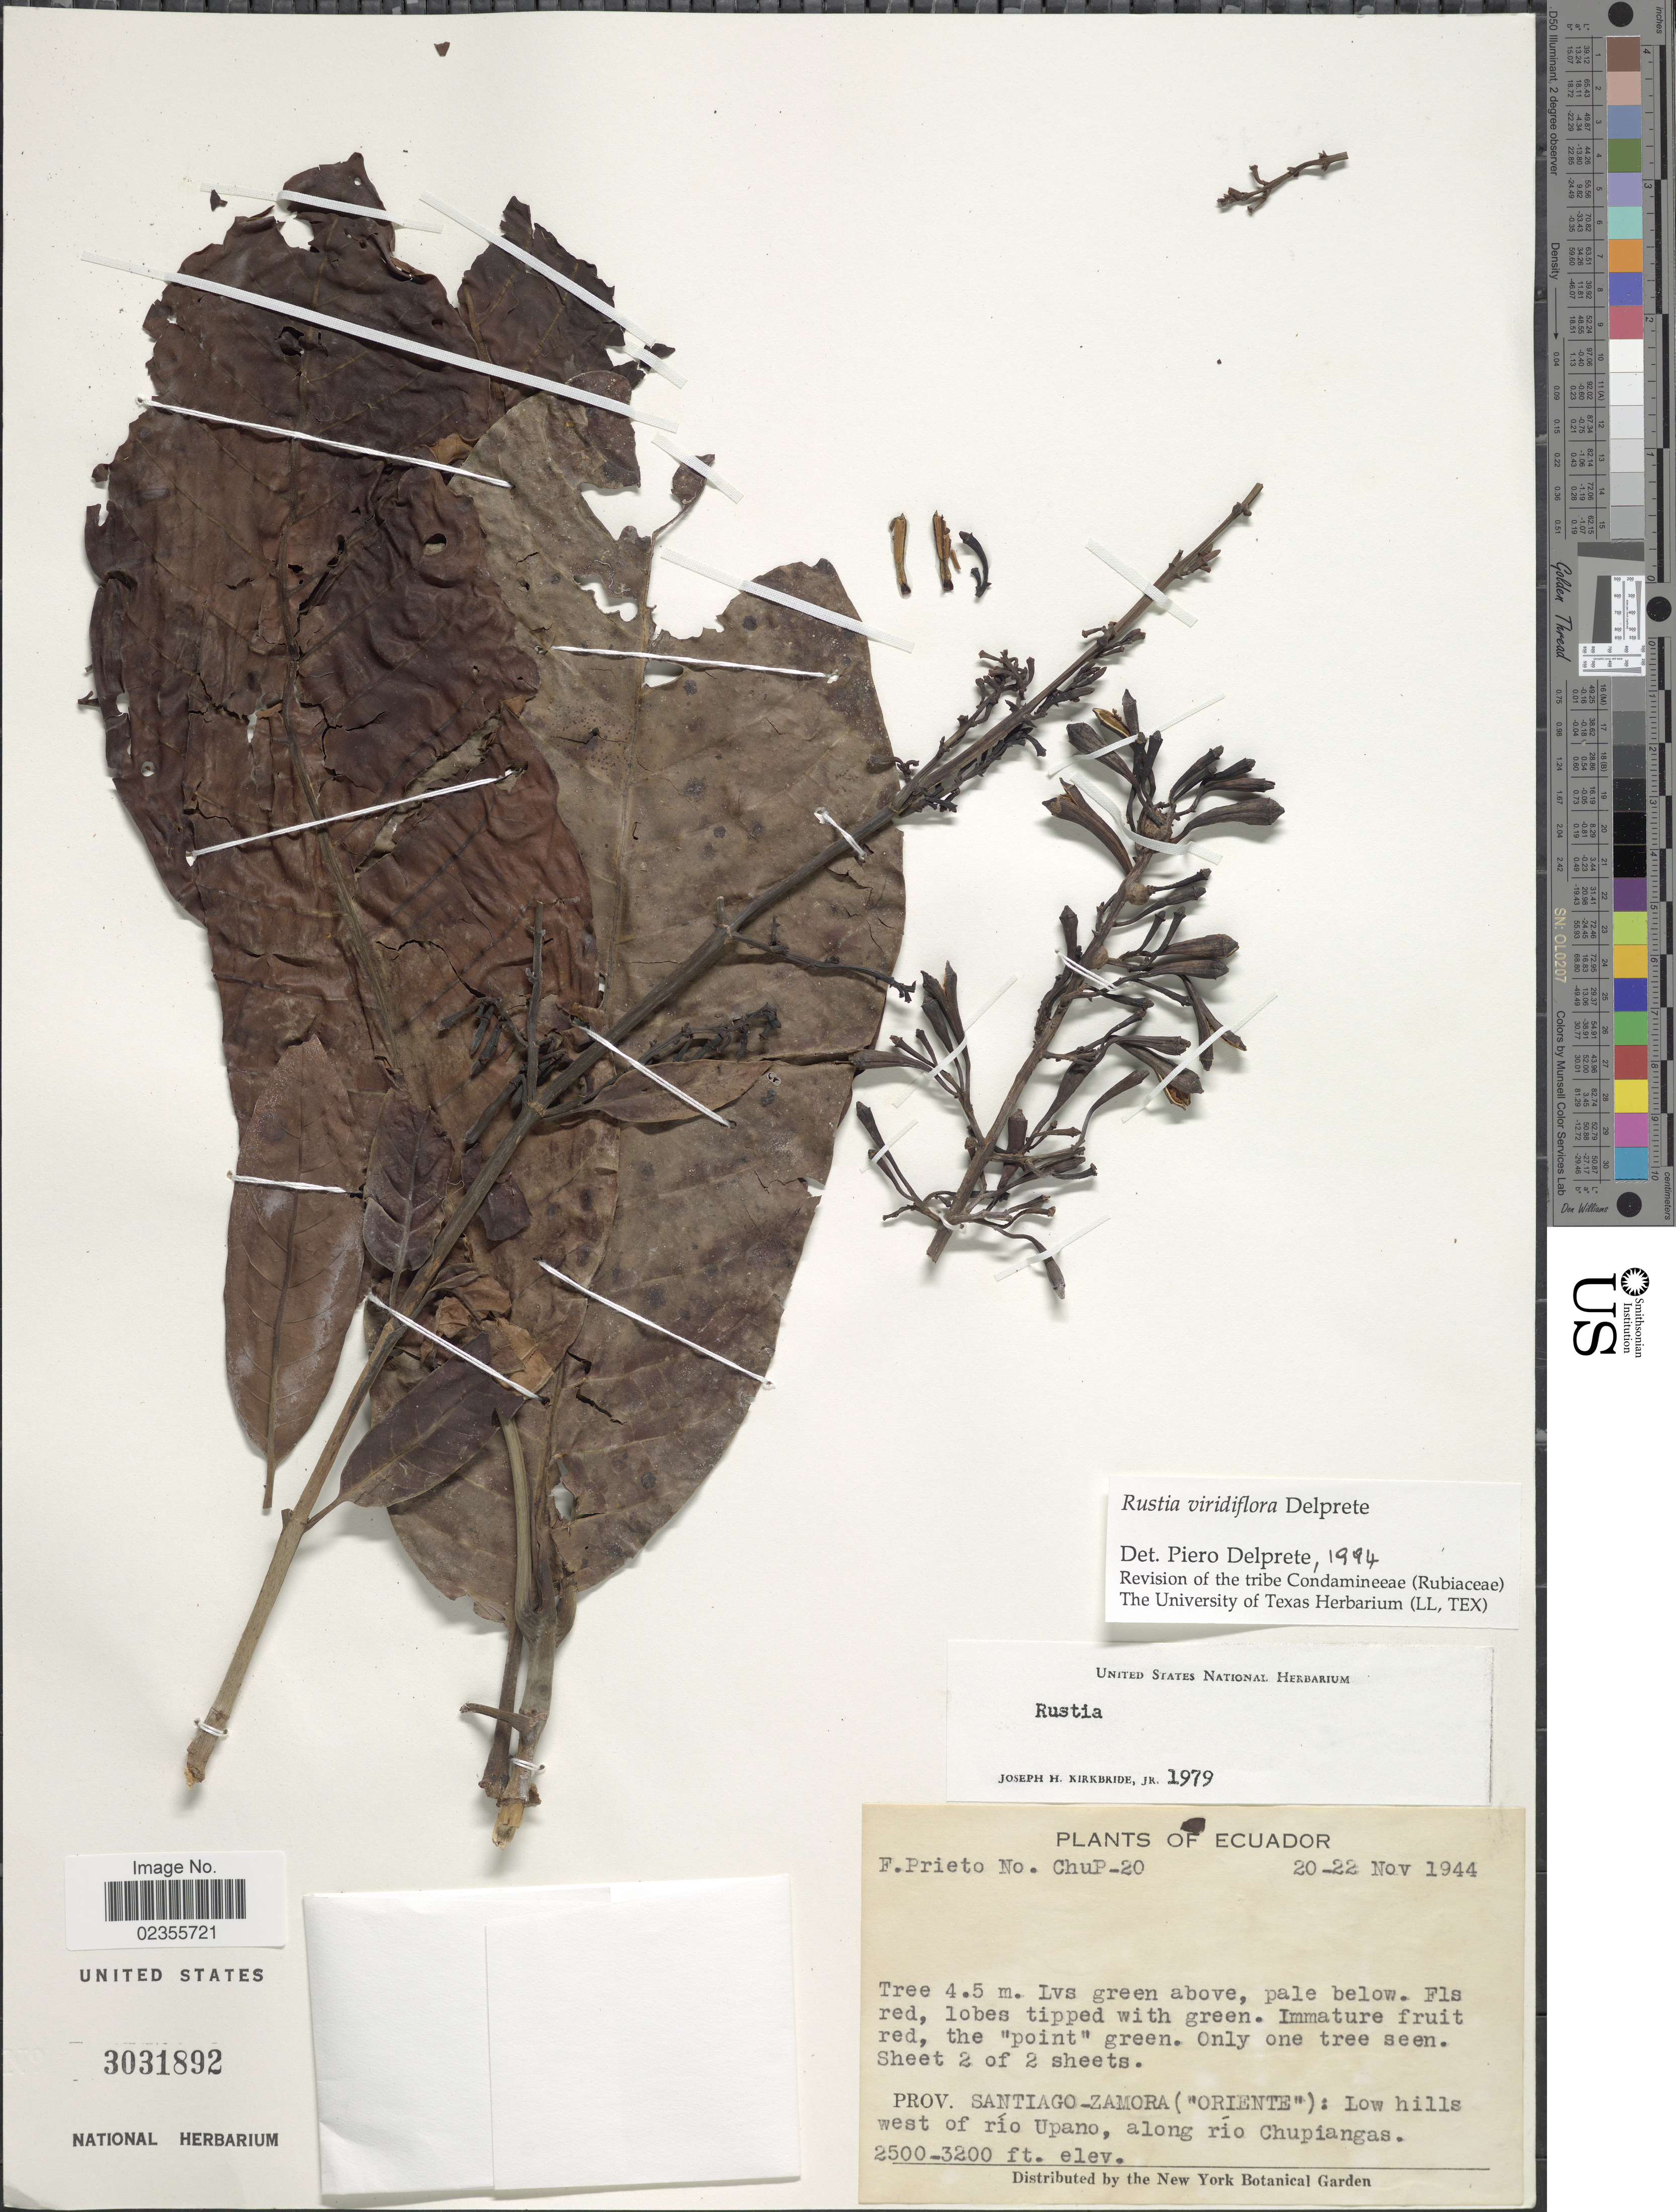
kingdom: Plantae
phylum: Tracheophyta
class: Magnoliopsida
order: Gentianales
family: Rubiaceae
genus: Rustia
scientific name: Rustia viridiflora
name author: Delprete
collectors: F. Prieto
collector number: ChuP-20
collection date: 1944-11-20/1944-11-22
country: Ecuador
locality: Prov. Santiago-Zamora ("Oriente"): low hills west of rio Upano, along rio Chupiangas.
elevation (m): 762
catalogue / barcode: US 3031892